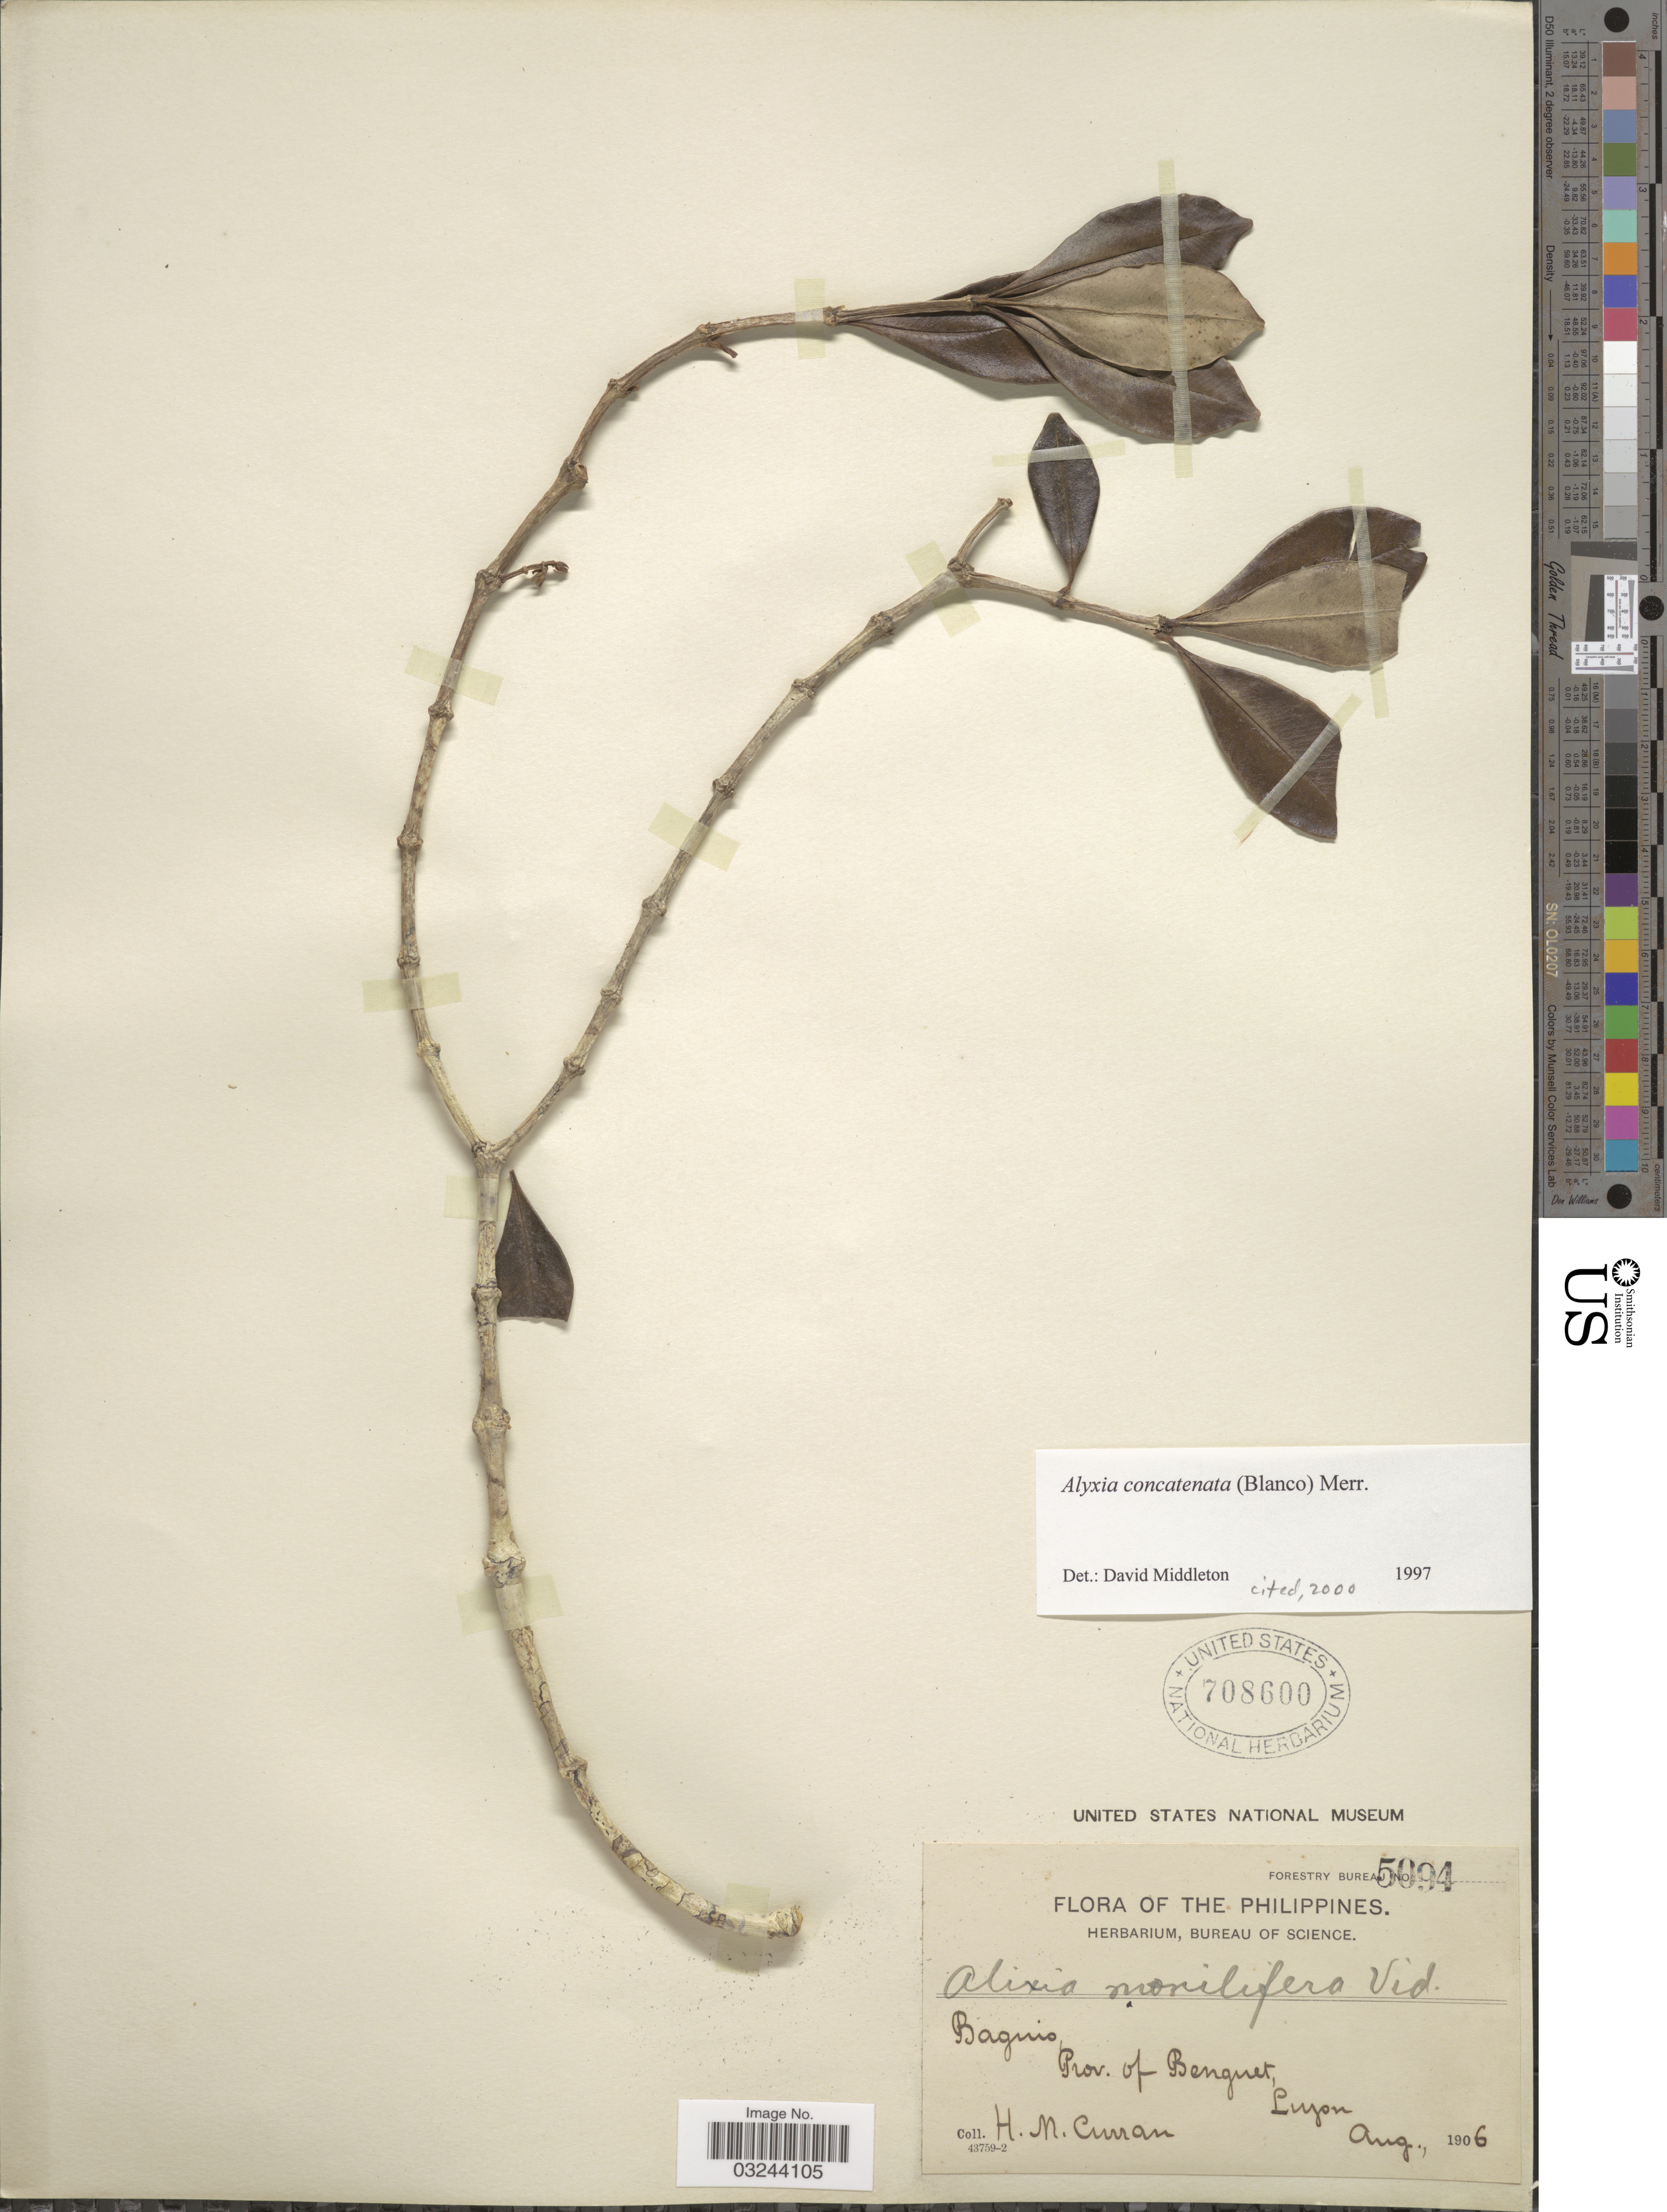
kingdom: Plantae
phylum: Tracheophyta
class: Magnoliopsida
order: Gentianales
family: Apocynaceae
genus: Alyxia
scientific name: Alyxia concatenata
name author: (Blanco) Merr.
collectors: H. M. Curran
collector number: Forestry Bureau 5094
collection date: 1906-08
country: Philippines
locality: Baguio, Prov. of Benguet, Luzon.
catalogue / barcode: US 708600